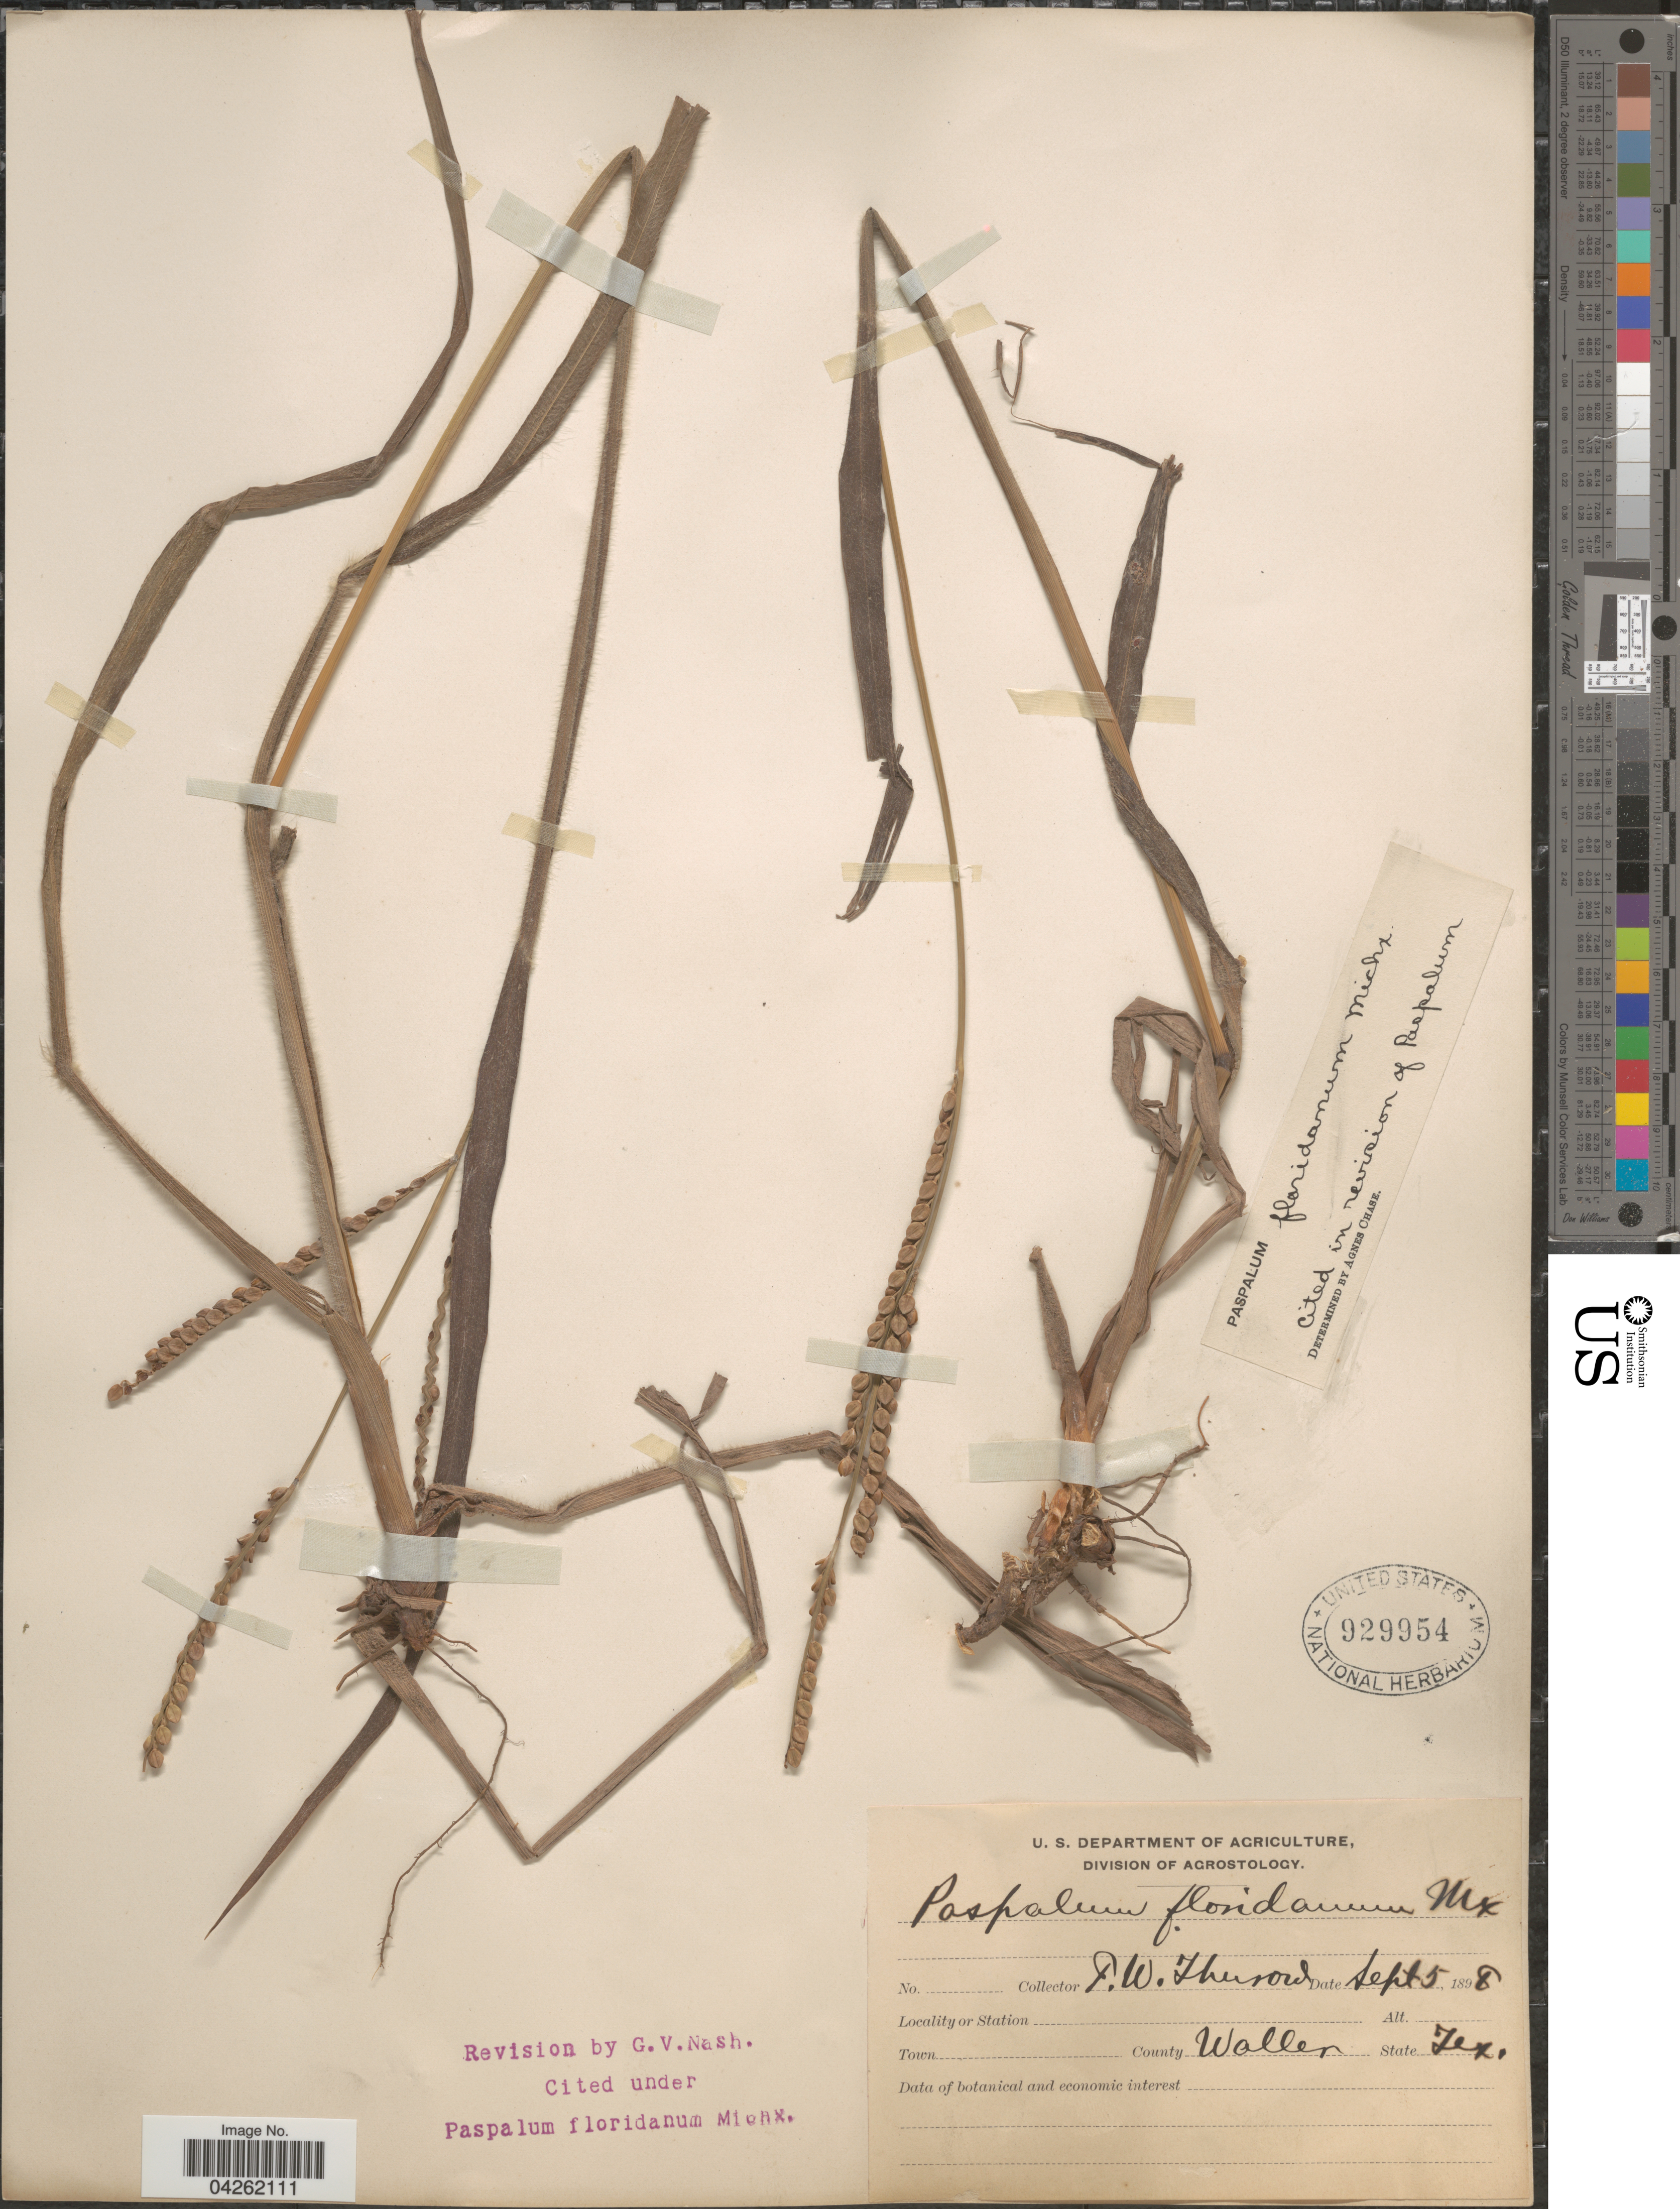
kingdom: Plantae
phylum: Tracheophyta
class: Liliopsida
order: Poales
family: Poaceae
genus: Paspalum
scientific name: Paspalum floridanum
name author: Michx.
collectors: F. W. Thurow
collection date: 1898-09-05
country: United States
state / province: Texas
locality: County Waller.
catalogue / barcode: US 929954